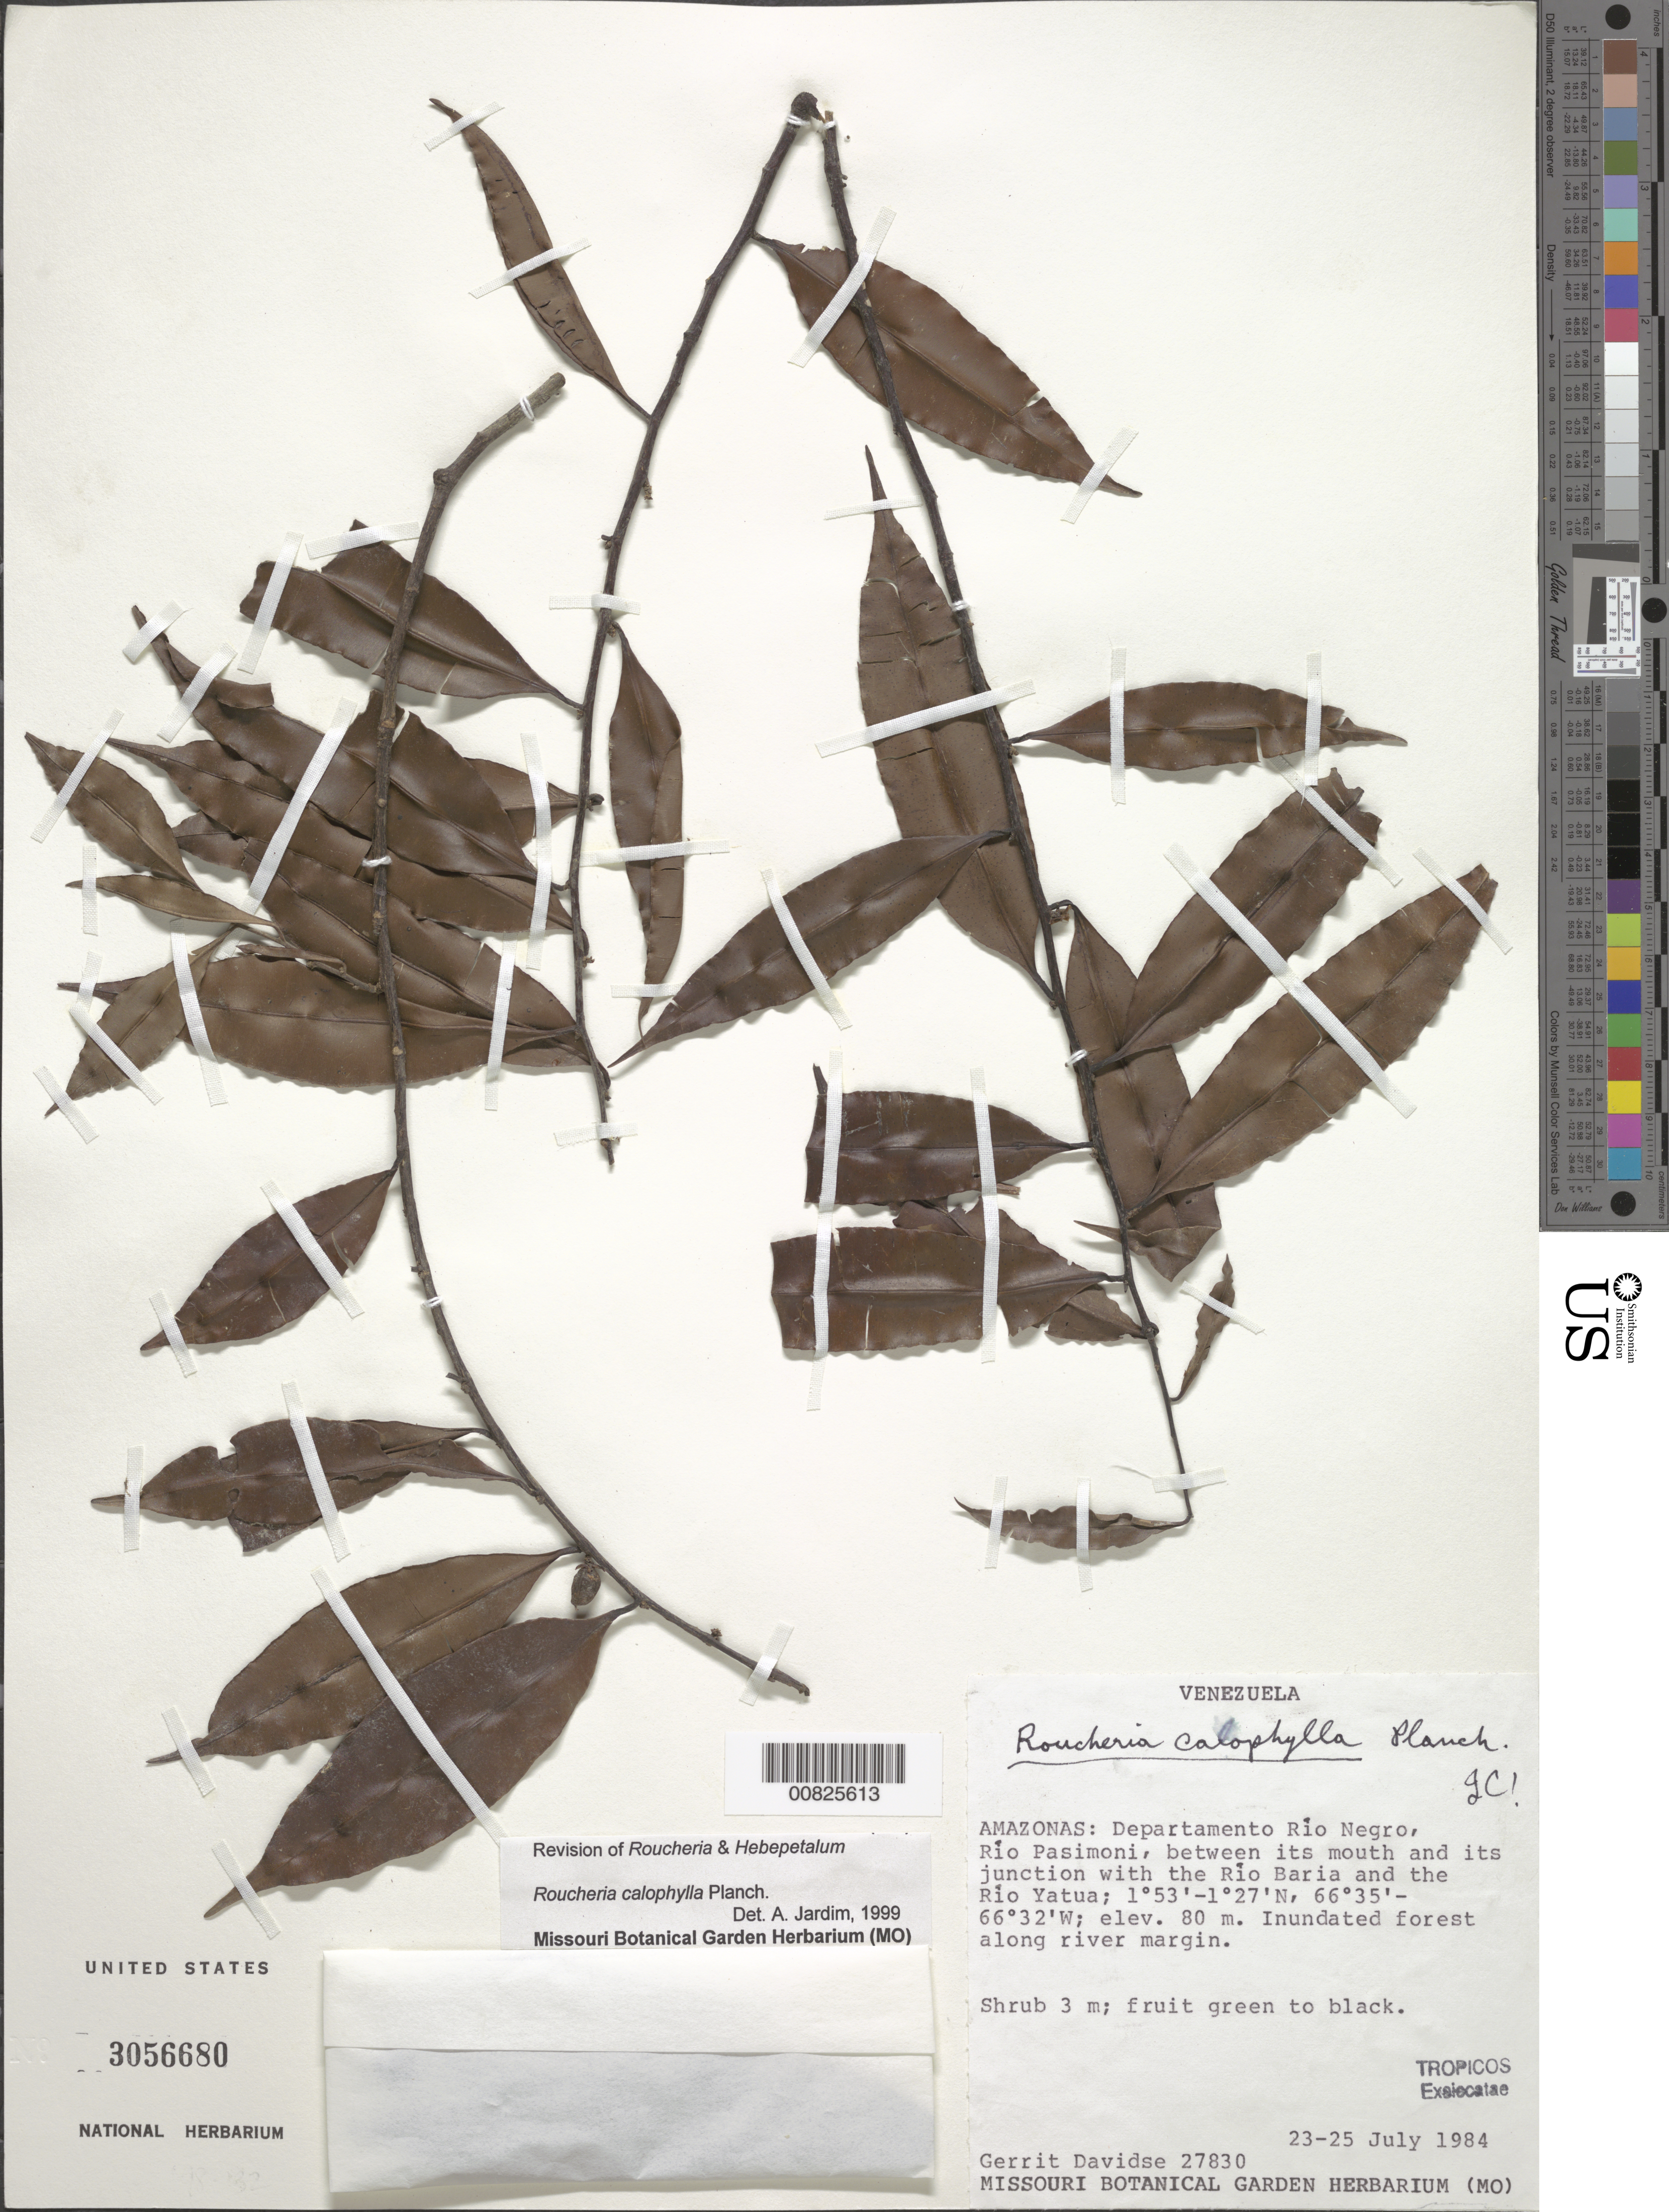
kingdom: Plantae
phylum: Tracheophyta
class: Magnoliopsida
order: Malpighiales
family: Linaceae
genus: Roucheria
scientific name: Roucheria calophylla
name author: Planch.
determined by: Jardim, A.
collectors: G. Davidse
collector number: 27830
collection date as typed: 23-Jul-84 to 25-Jul-84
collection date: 1984-07-23/1984-07-25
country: Venezuela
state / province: Amazonas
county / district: Río Negro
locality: Río Pasimoni, between mouth and junction with Río Baria and Río Yatua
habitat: Inundated forest along river margin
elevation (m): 80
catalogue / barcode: US 3056680